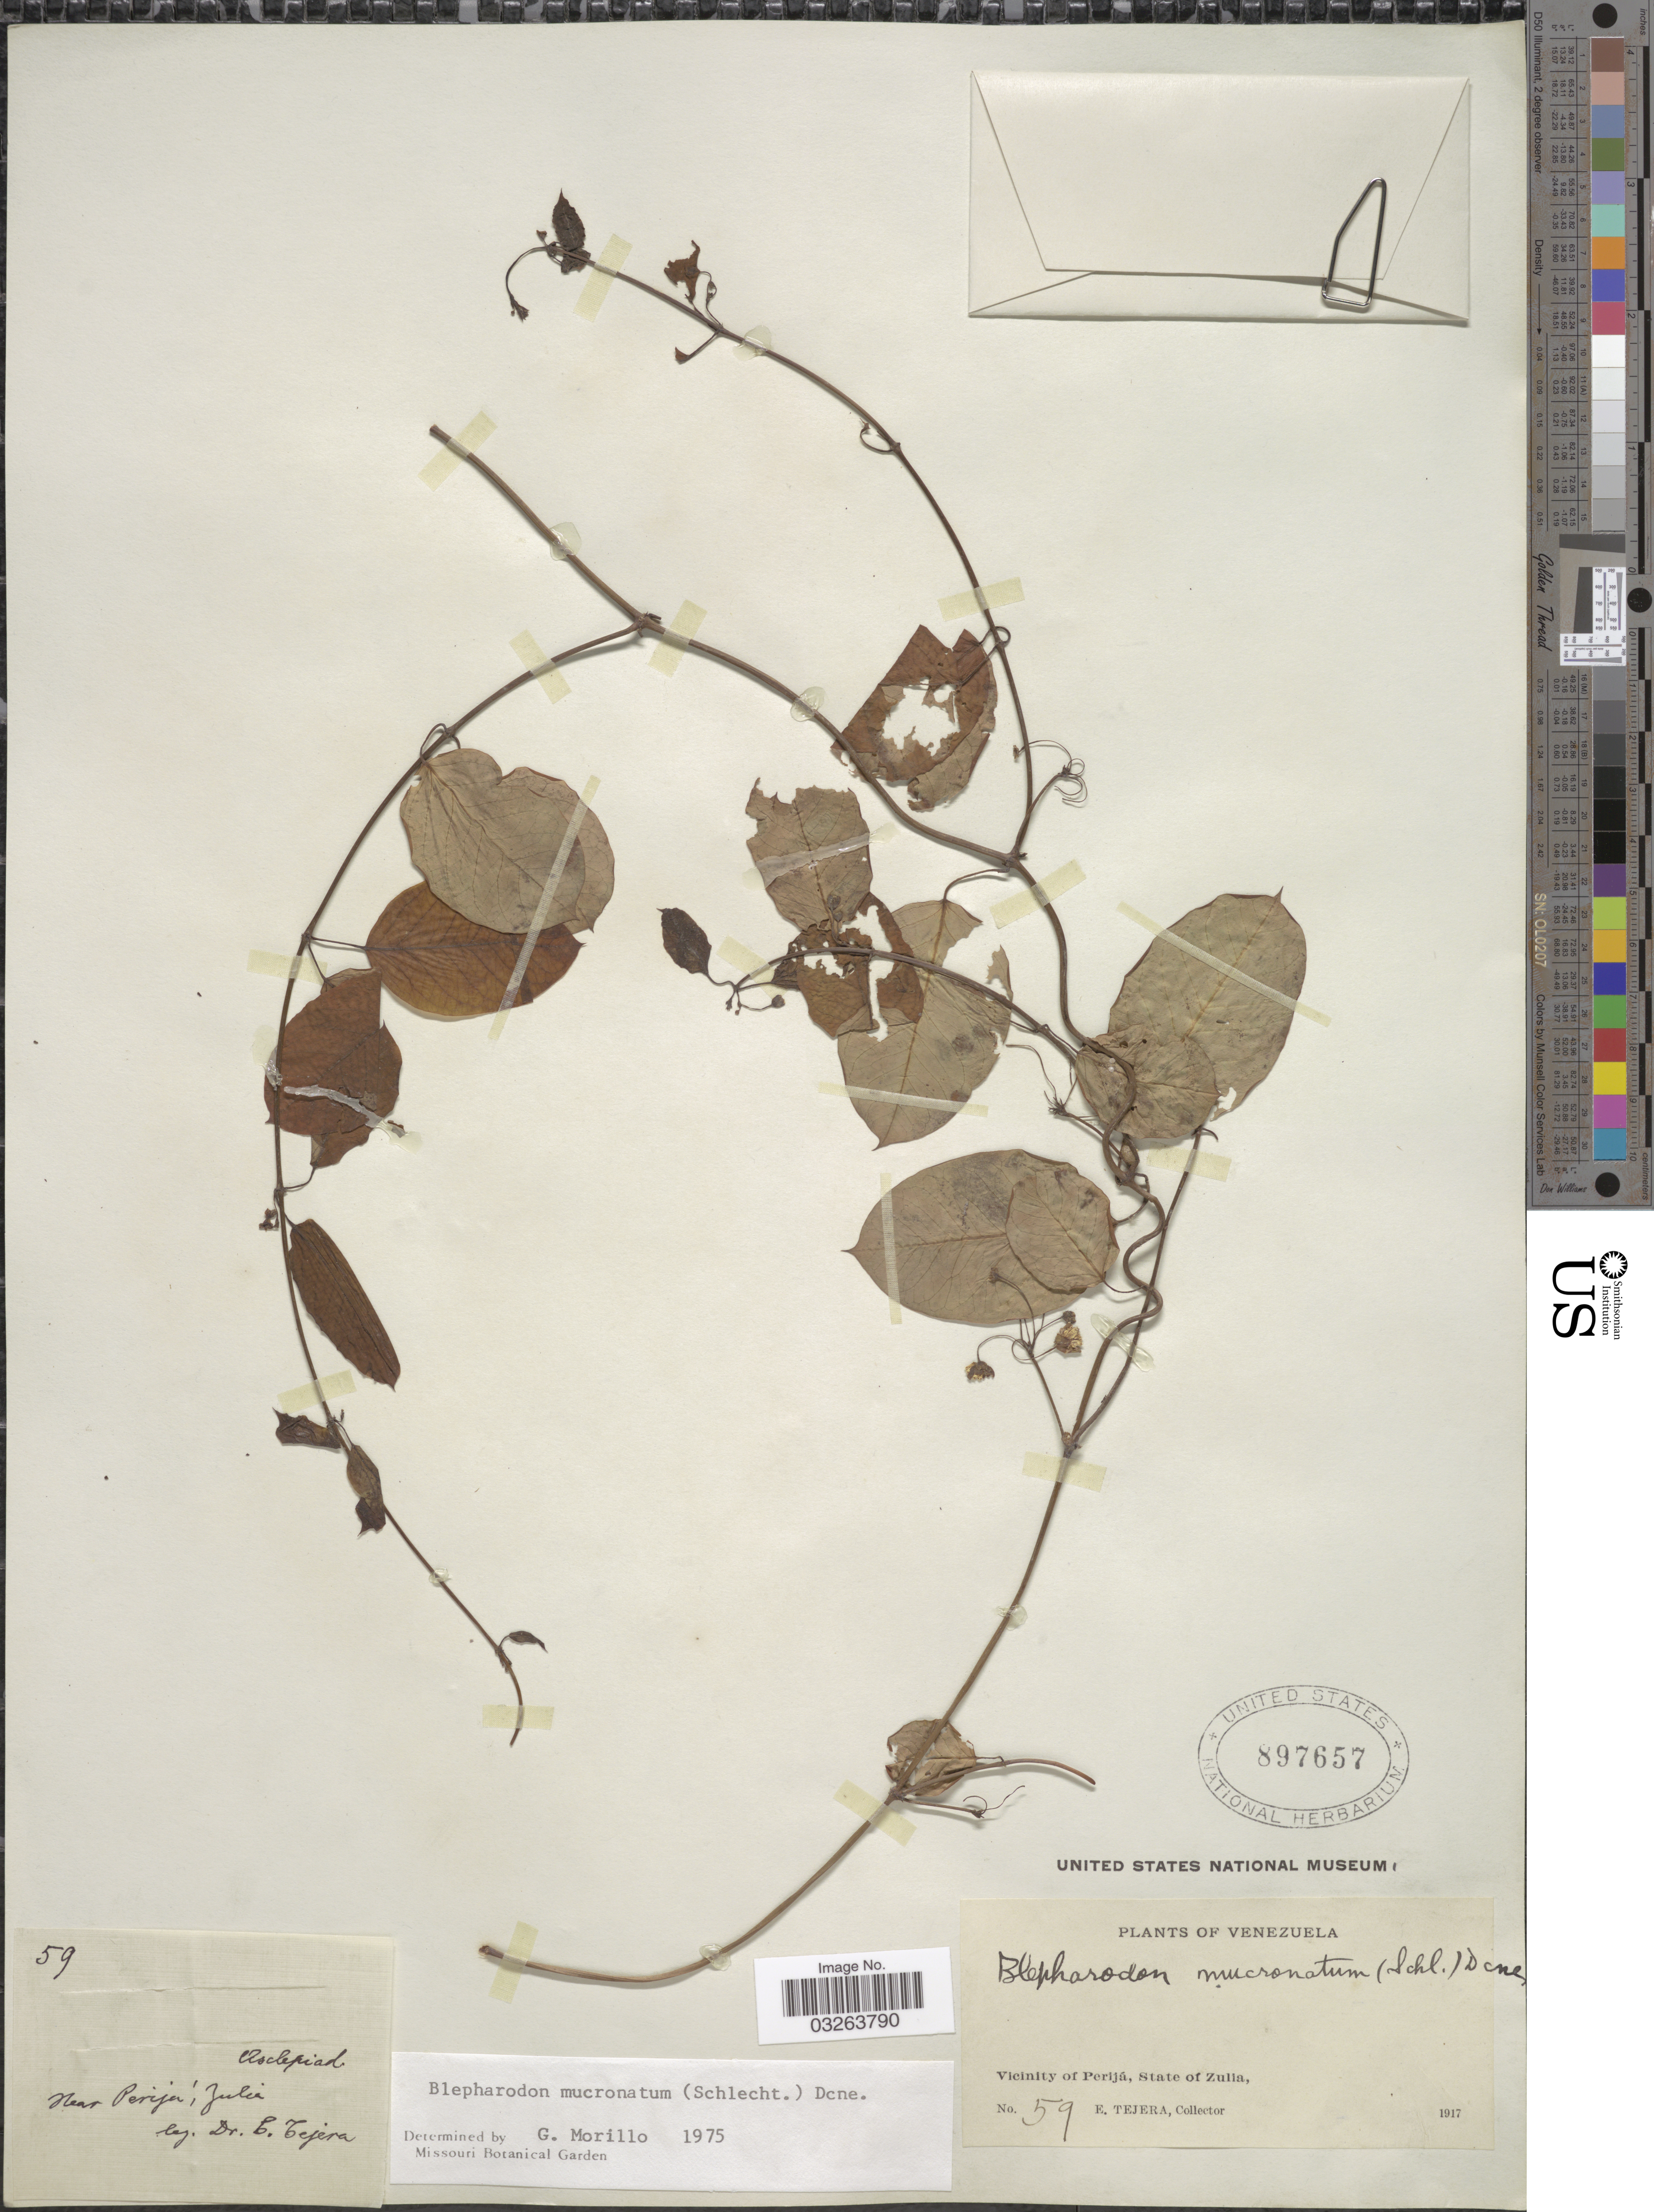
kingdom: Plantae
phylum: Tracheophyta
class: Magnoliopsida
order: Gentianales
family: Apocynaceae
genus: Blepharodon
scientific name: Blepharodon mucronatum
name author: (Schltdl.) Decne.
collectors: E. Tejera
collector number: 59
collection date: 1917-07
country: Venezuela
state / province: Zulia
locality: Near Perjiá, Vicinity of Perijá.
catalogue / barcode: US 897657